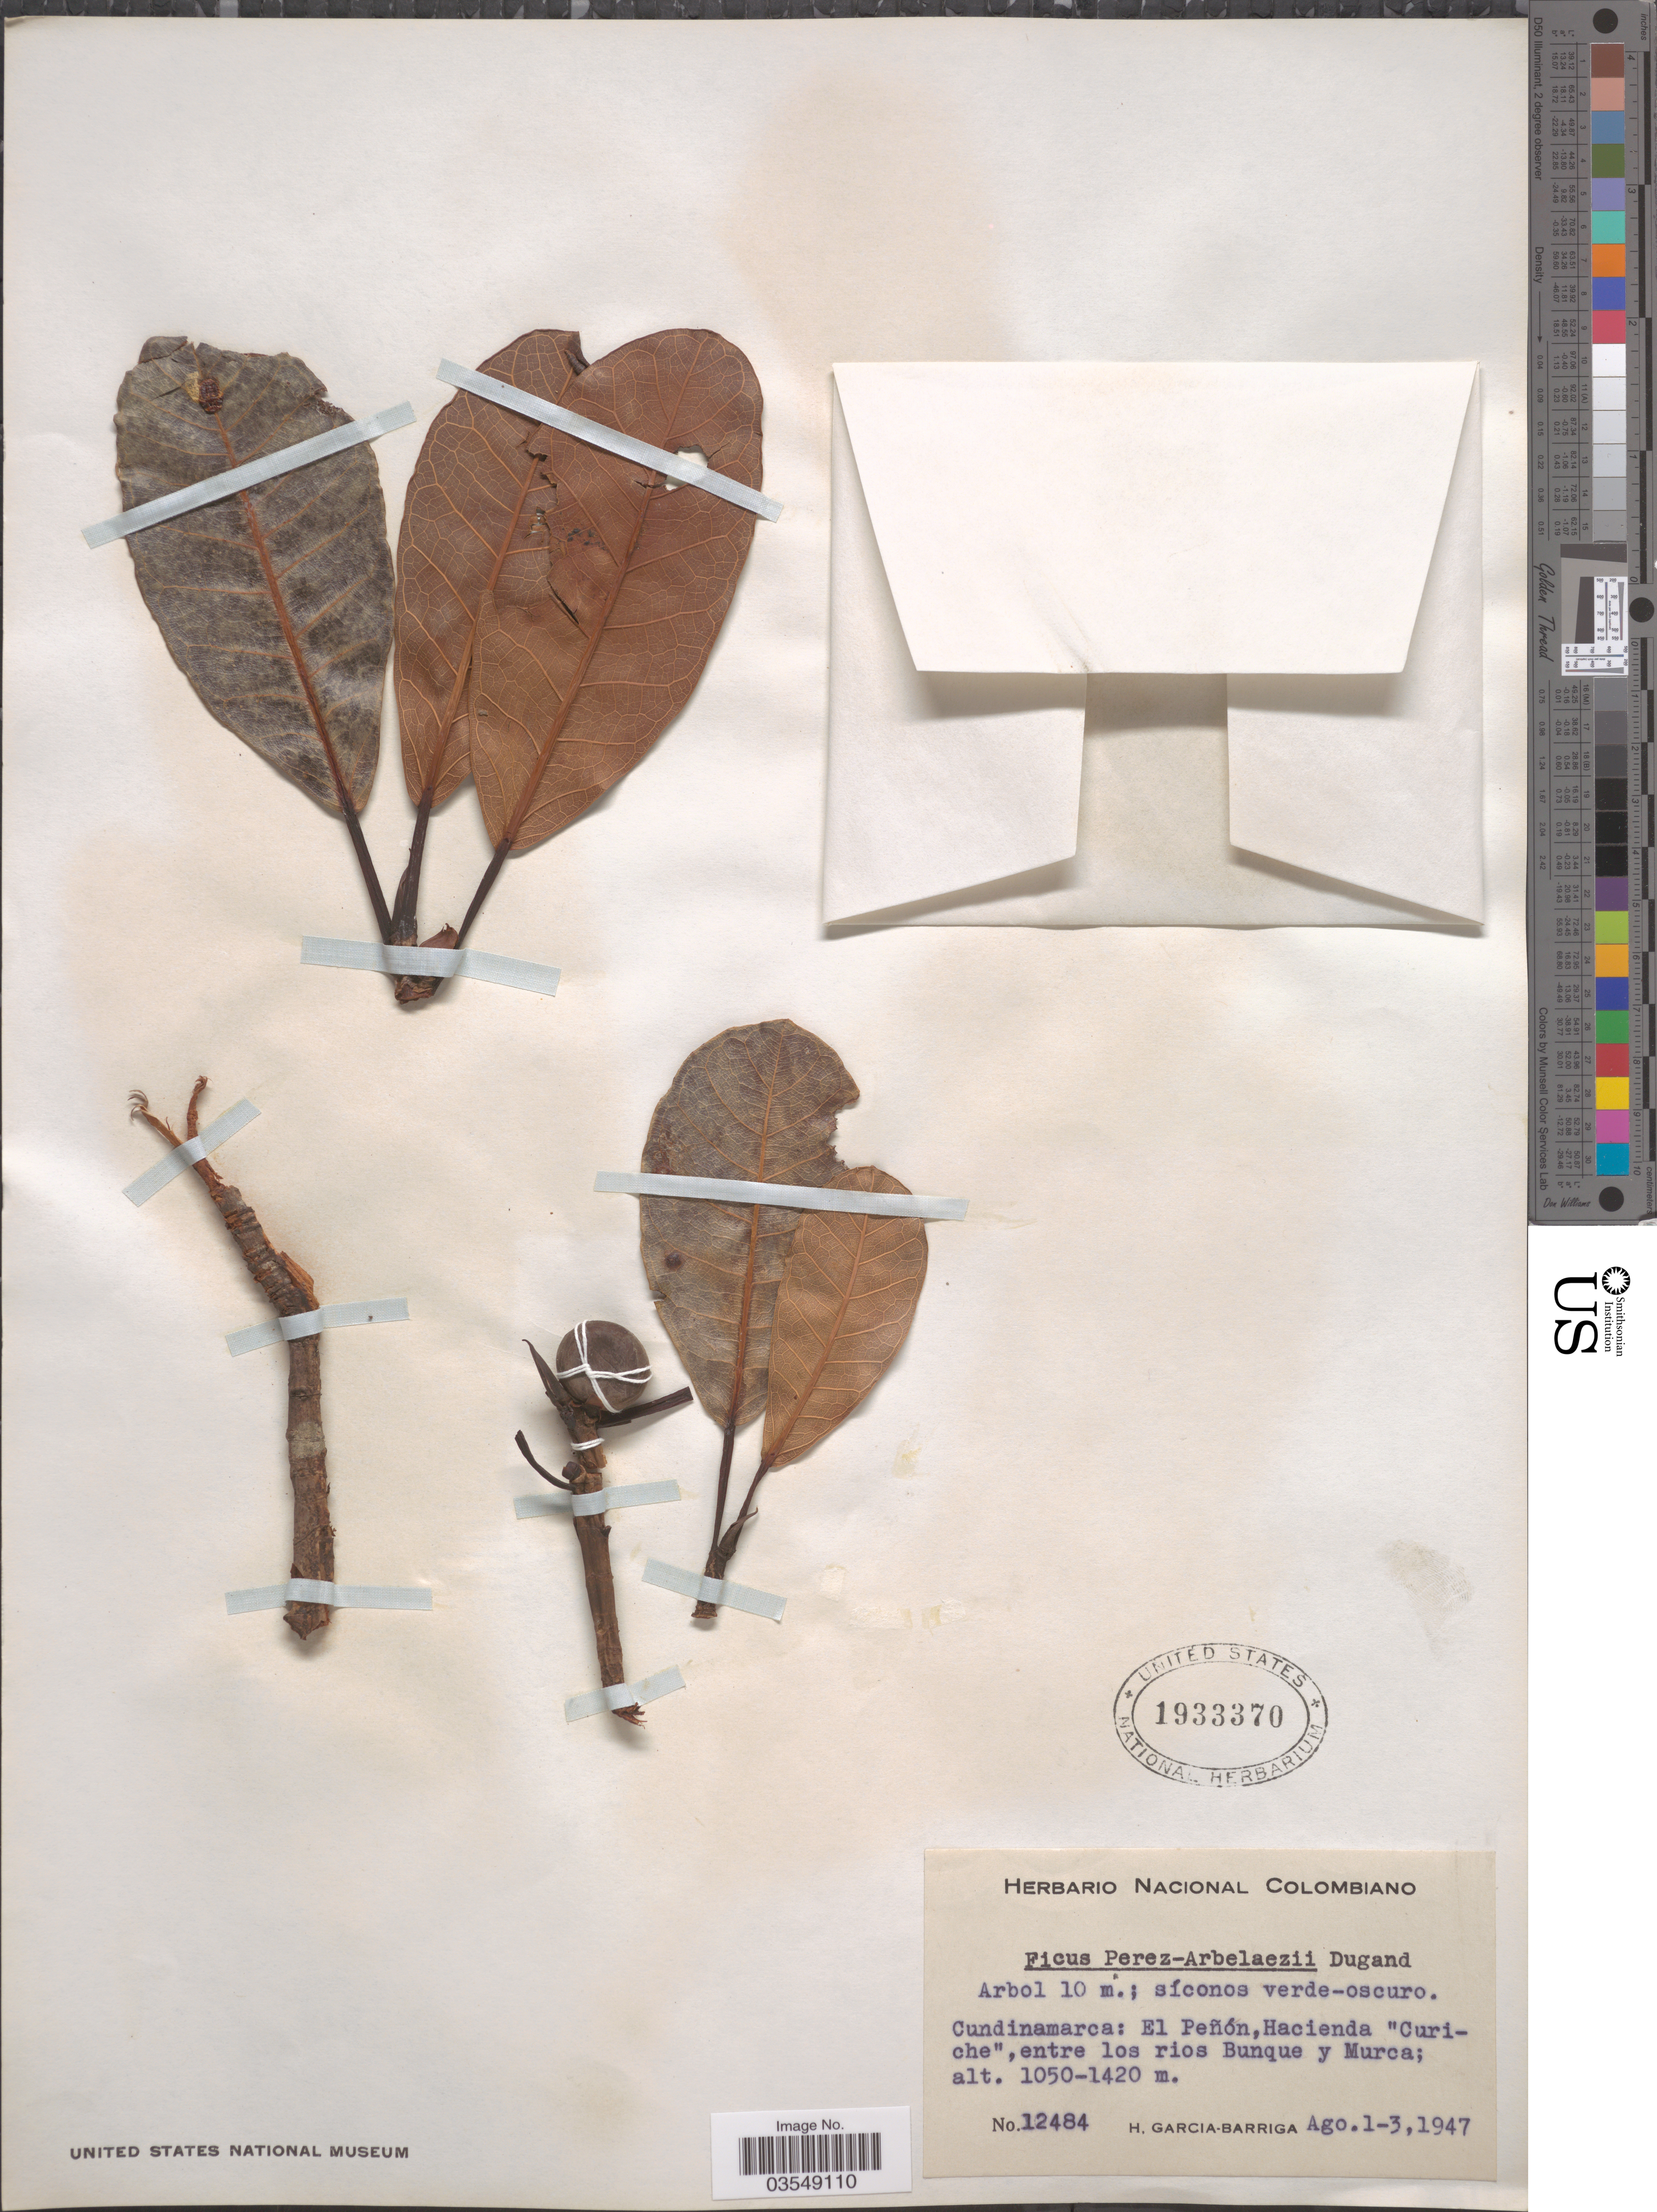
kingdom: Plantae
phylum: Tracheophyta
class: Magnoliopsida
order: Rosales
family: Moraceae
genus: Ficus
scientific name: Ficus perez-arbelaezii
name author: Dugand G.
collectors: H. García Barriga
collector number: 12484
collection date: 1947-08-01/1947-08-03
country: Colombia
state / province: Cundinamarca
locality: El Peñón, Hacienda "Curiche", entre los rios Bunque y Murca.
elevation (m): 1050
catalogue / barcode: US 1933370